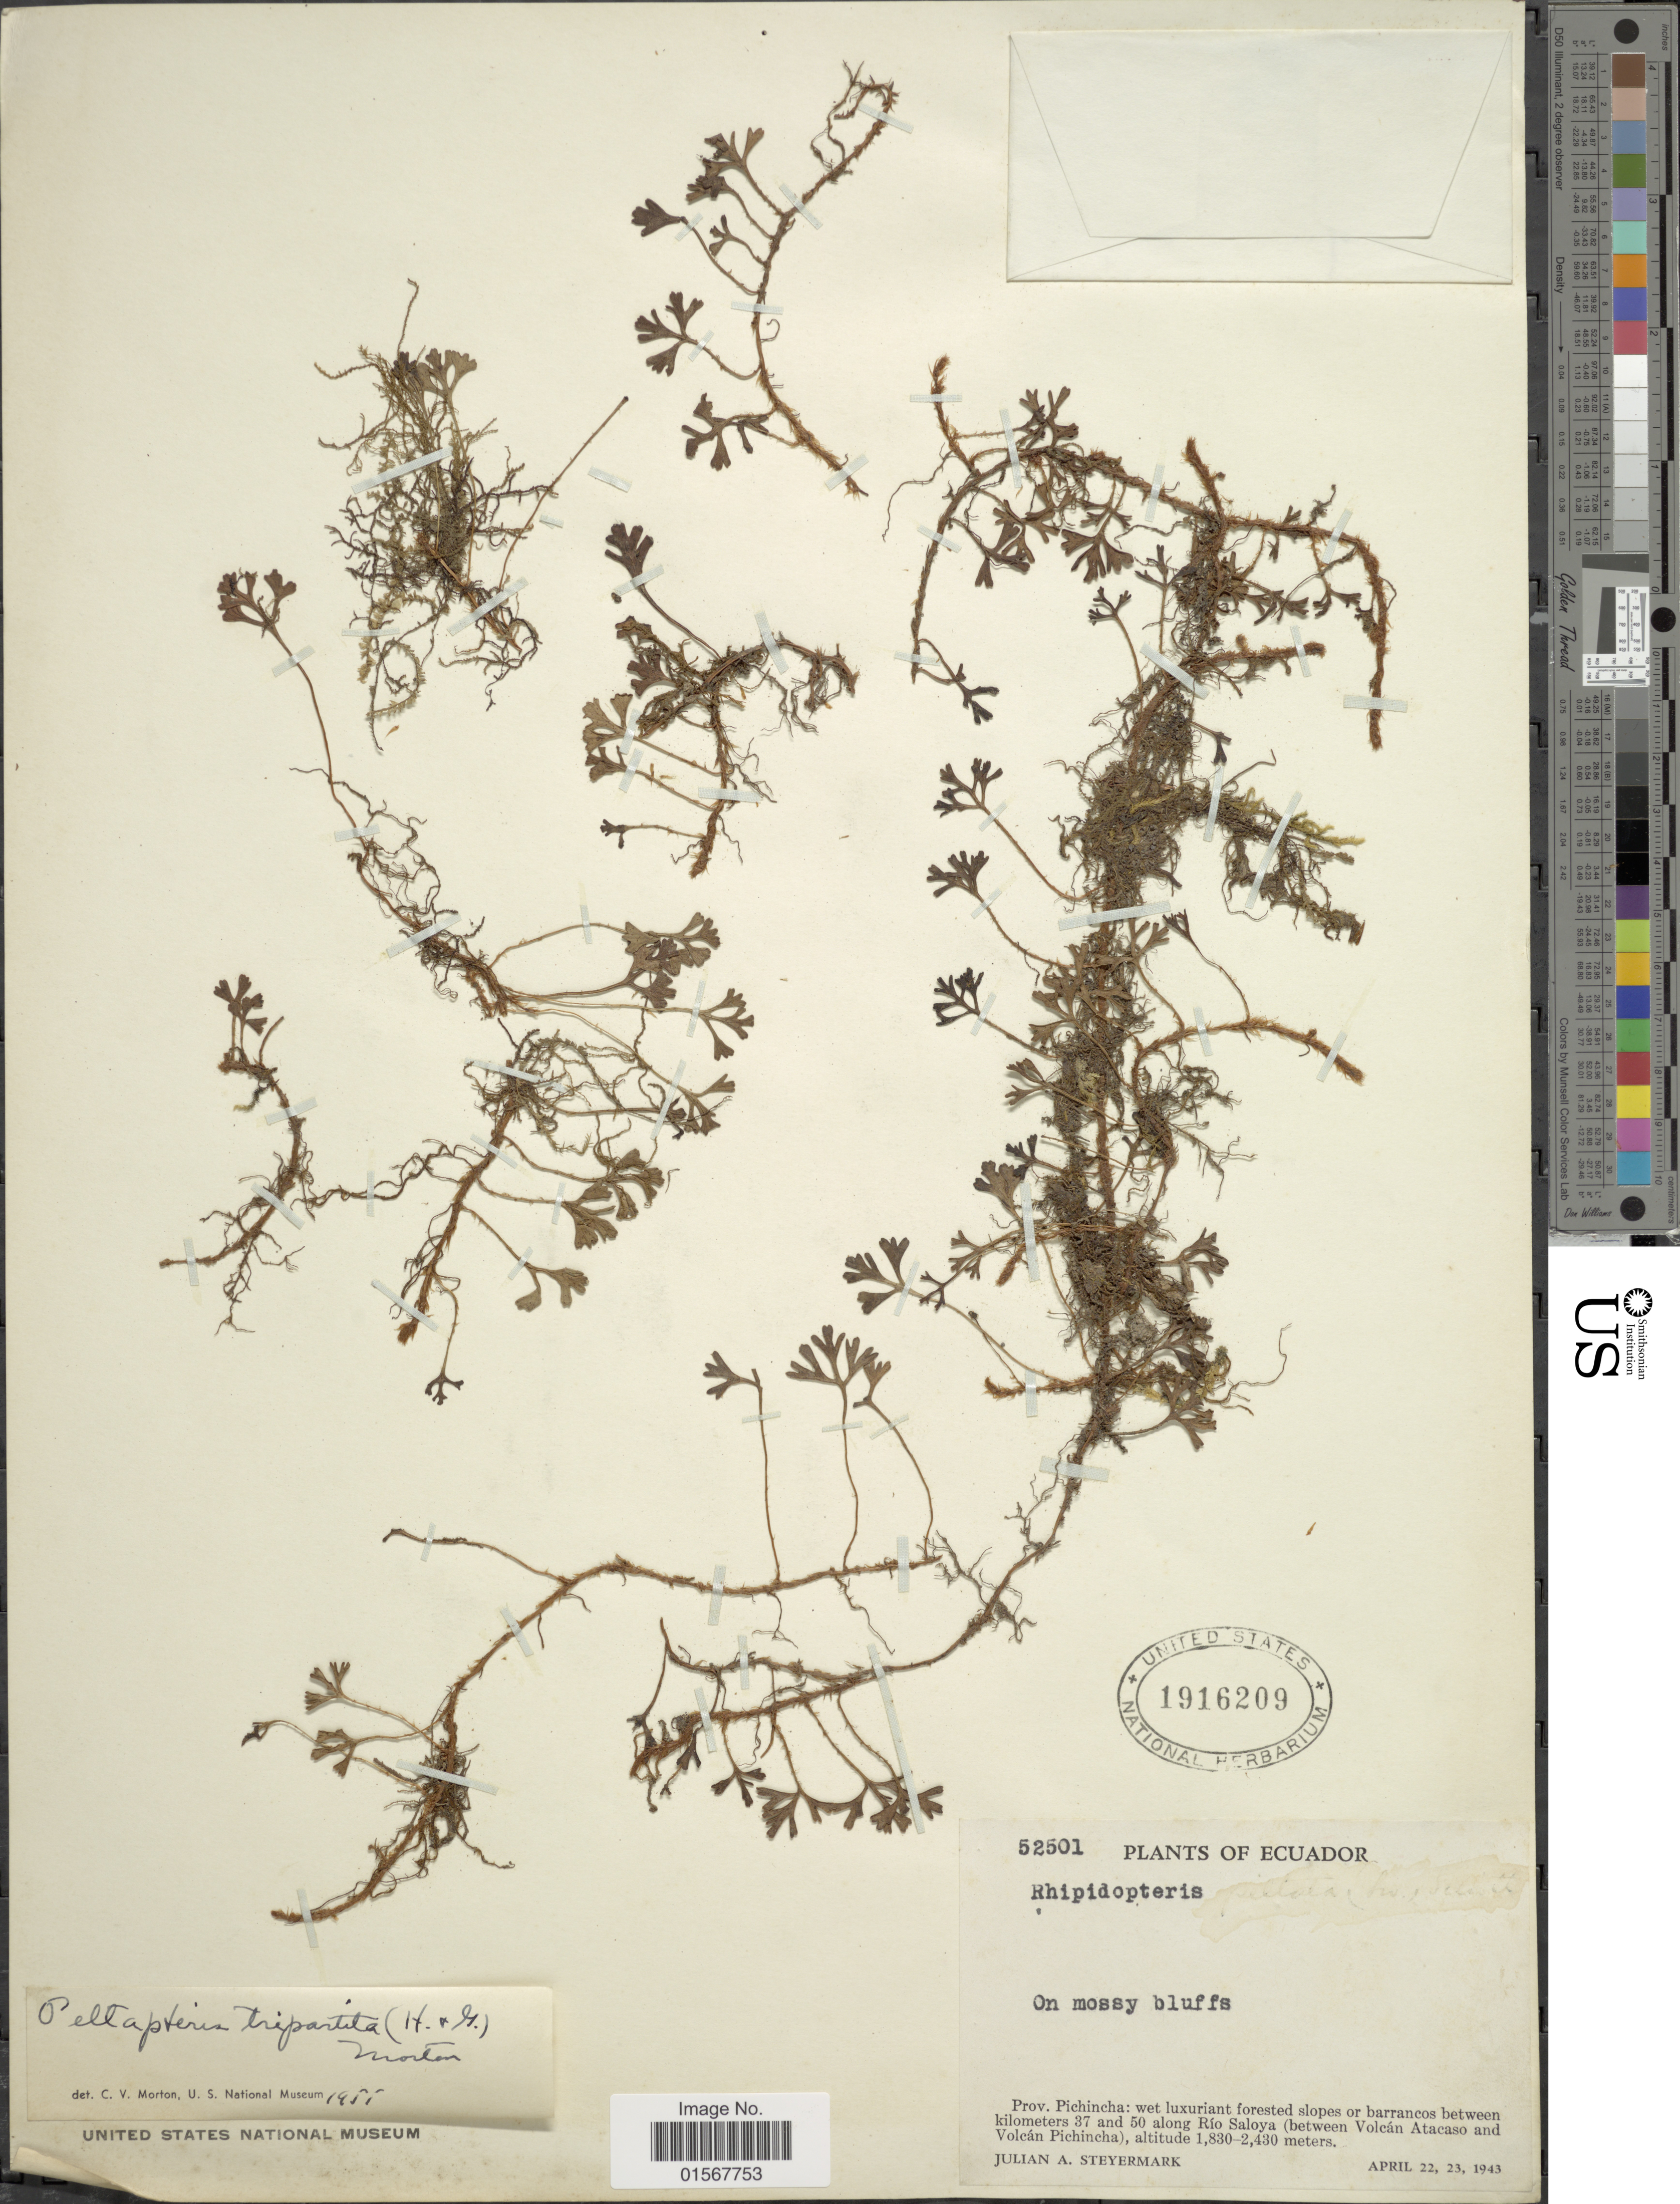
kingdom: Plantae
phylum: Tracheophyta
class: Polypodiopsida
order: Polypodiales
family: Dryopteridaceae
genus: Elaphoglossum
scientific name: Elaphoglossum tripartitum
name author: (Hook. & Grev.) Mickel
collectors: J. Steyermark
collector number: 52501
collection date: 1943-04-22/1943-04-23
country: Ecuador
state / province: Pichincha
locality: Prov. Pichincha: wet luxuriant forested slopes or barrancos between kilometers 37 and 50 along Rio Saloya (between Volcan Atacaso and Volcan Pichincha)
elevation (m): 1830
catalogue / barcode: US 1916209